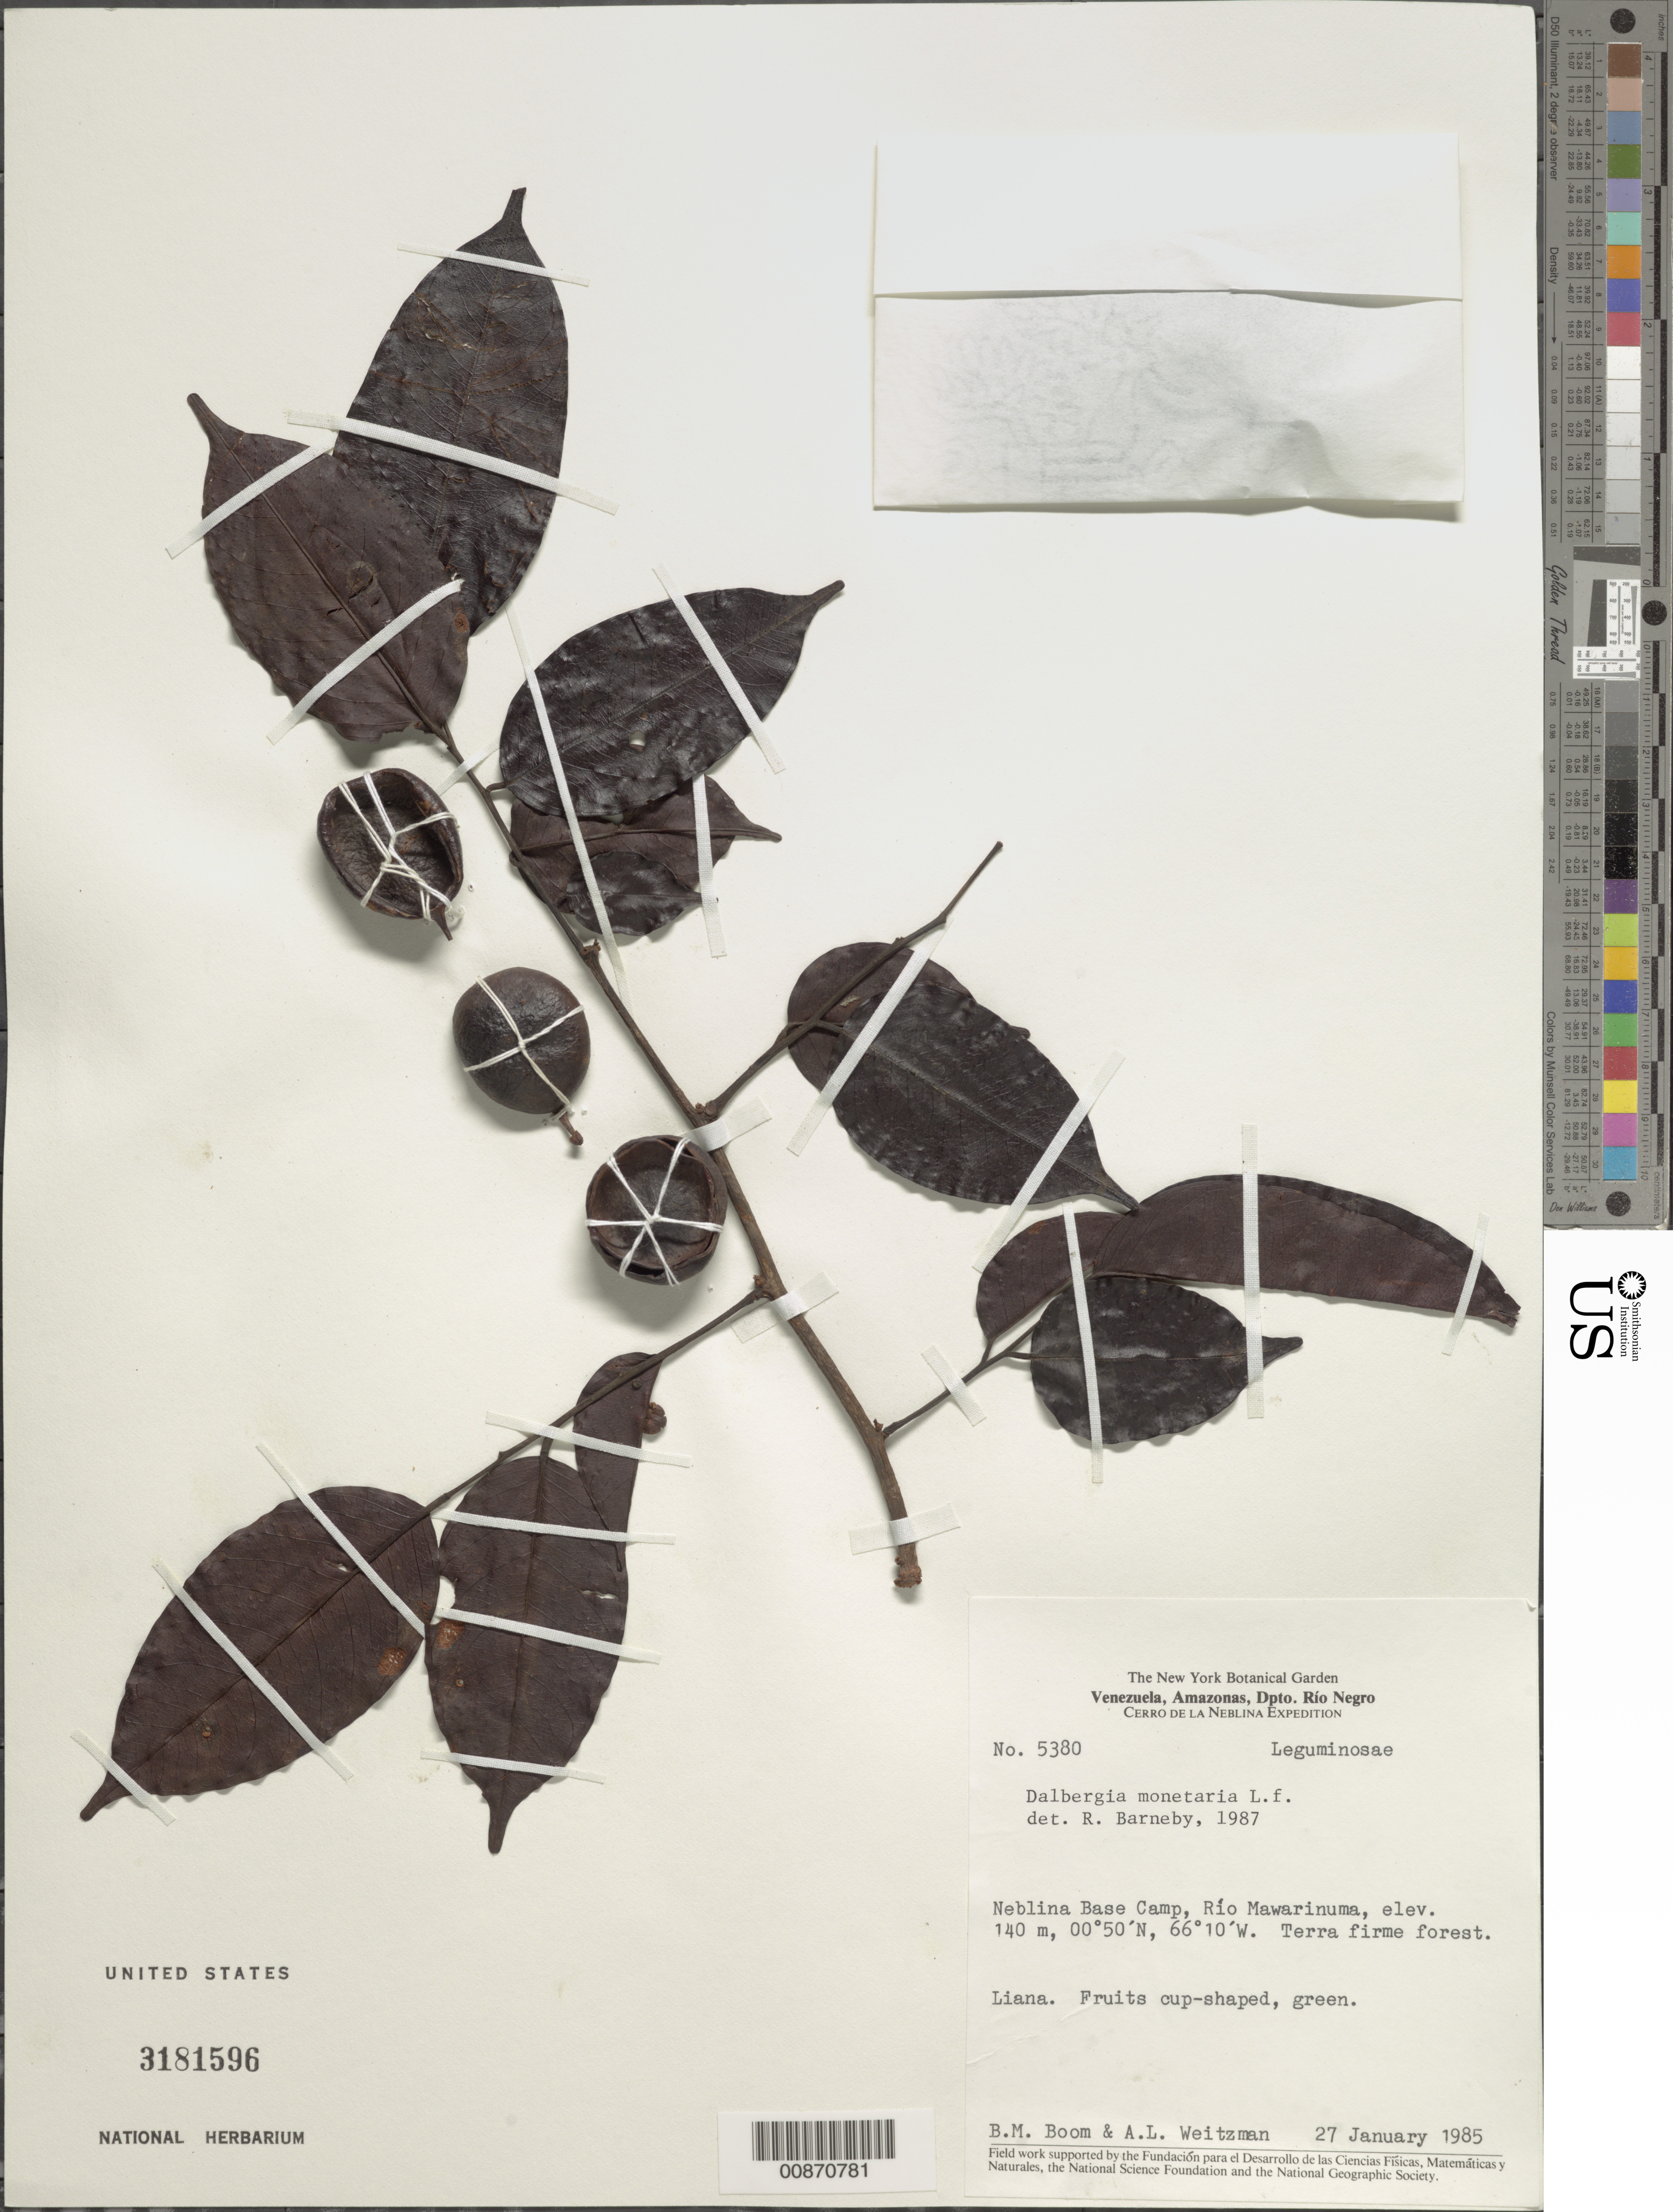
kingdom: Plantae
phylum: Tracheophyta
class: Magnoliopsida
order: Fabales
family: Fabaceae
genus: Dalbergia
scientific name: Dalbergia monetaria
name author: L. f.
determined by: Barneby, Rupert C., (NY)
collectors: B. M. Boom, A. L. Weitzman & A. Rossman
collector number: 5380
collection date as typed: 27-Jan-85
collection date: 1985-01-27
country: Venezuela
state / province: Amazonas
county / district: Río Negro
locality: Cerro de la Neblina Base Camp, Río Mawarinuma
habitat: Terra firme forest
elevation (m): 140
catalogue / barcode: US 3181596